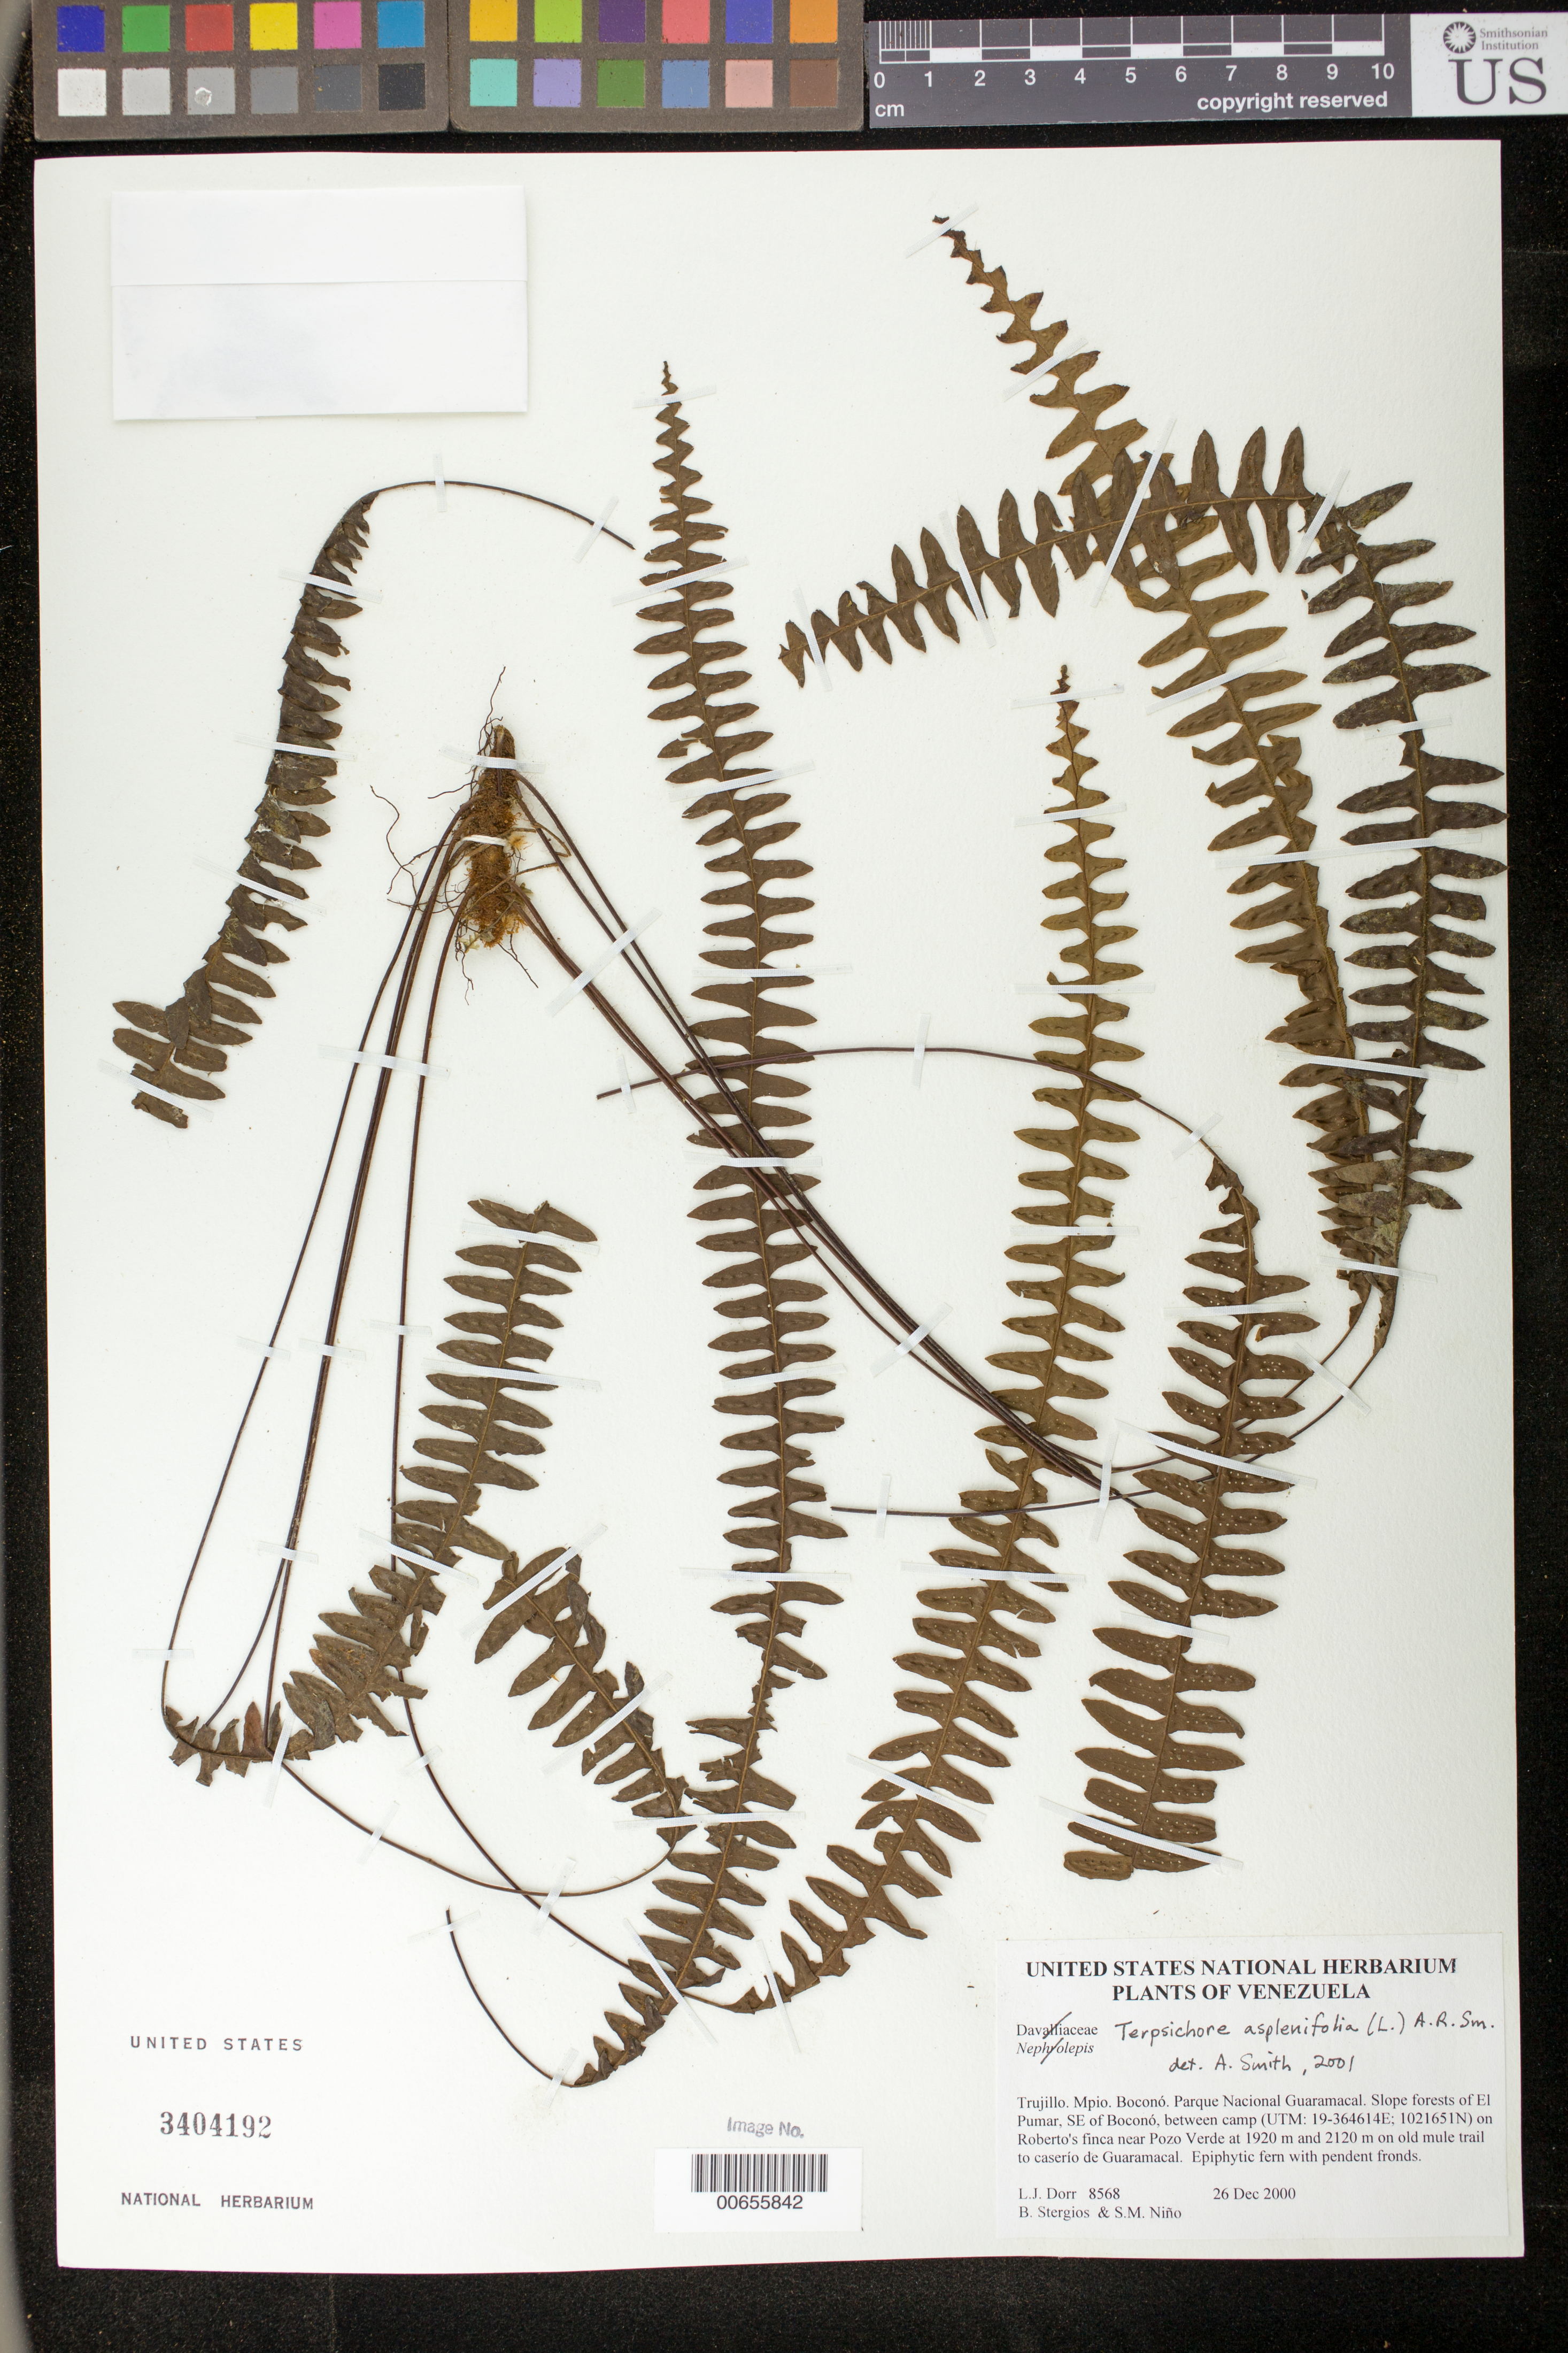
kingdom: Plantae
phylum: Tracheophyta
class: Polypodiopsida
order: Polypodiales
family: Polypodiaceae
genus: Terpsichore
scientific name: Terpsichore asplenifolia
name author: (L.) A.R. Sm.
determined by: Smith, Alan R., (UC)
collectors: L. J. Dorr, B. G. Stergios & S. M. Niño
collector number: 8568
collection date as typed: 26 Dec 2000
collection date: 2000-12-26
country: Venezuela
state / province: Trujillo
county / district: Boconó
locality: Parque Nacional Guaramacal. El Pumar, SE of Boconó, between camp on Roberto's finca near Pozo Verde at 1920 m and 2120 m on old mule trail to caserío de Guaramacal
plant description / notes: PORT, US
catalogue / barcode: US 3404192